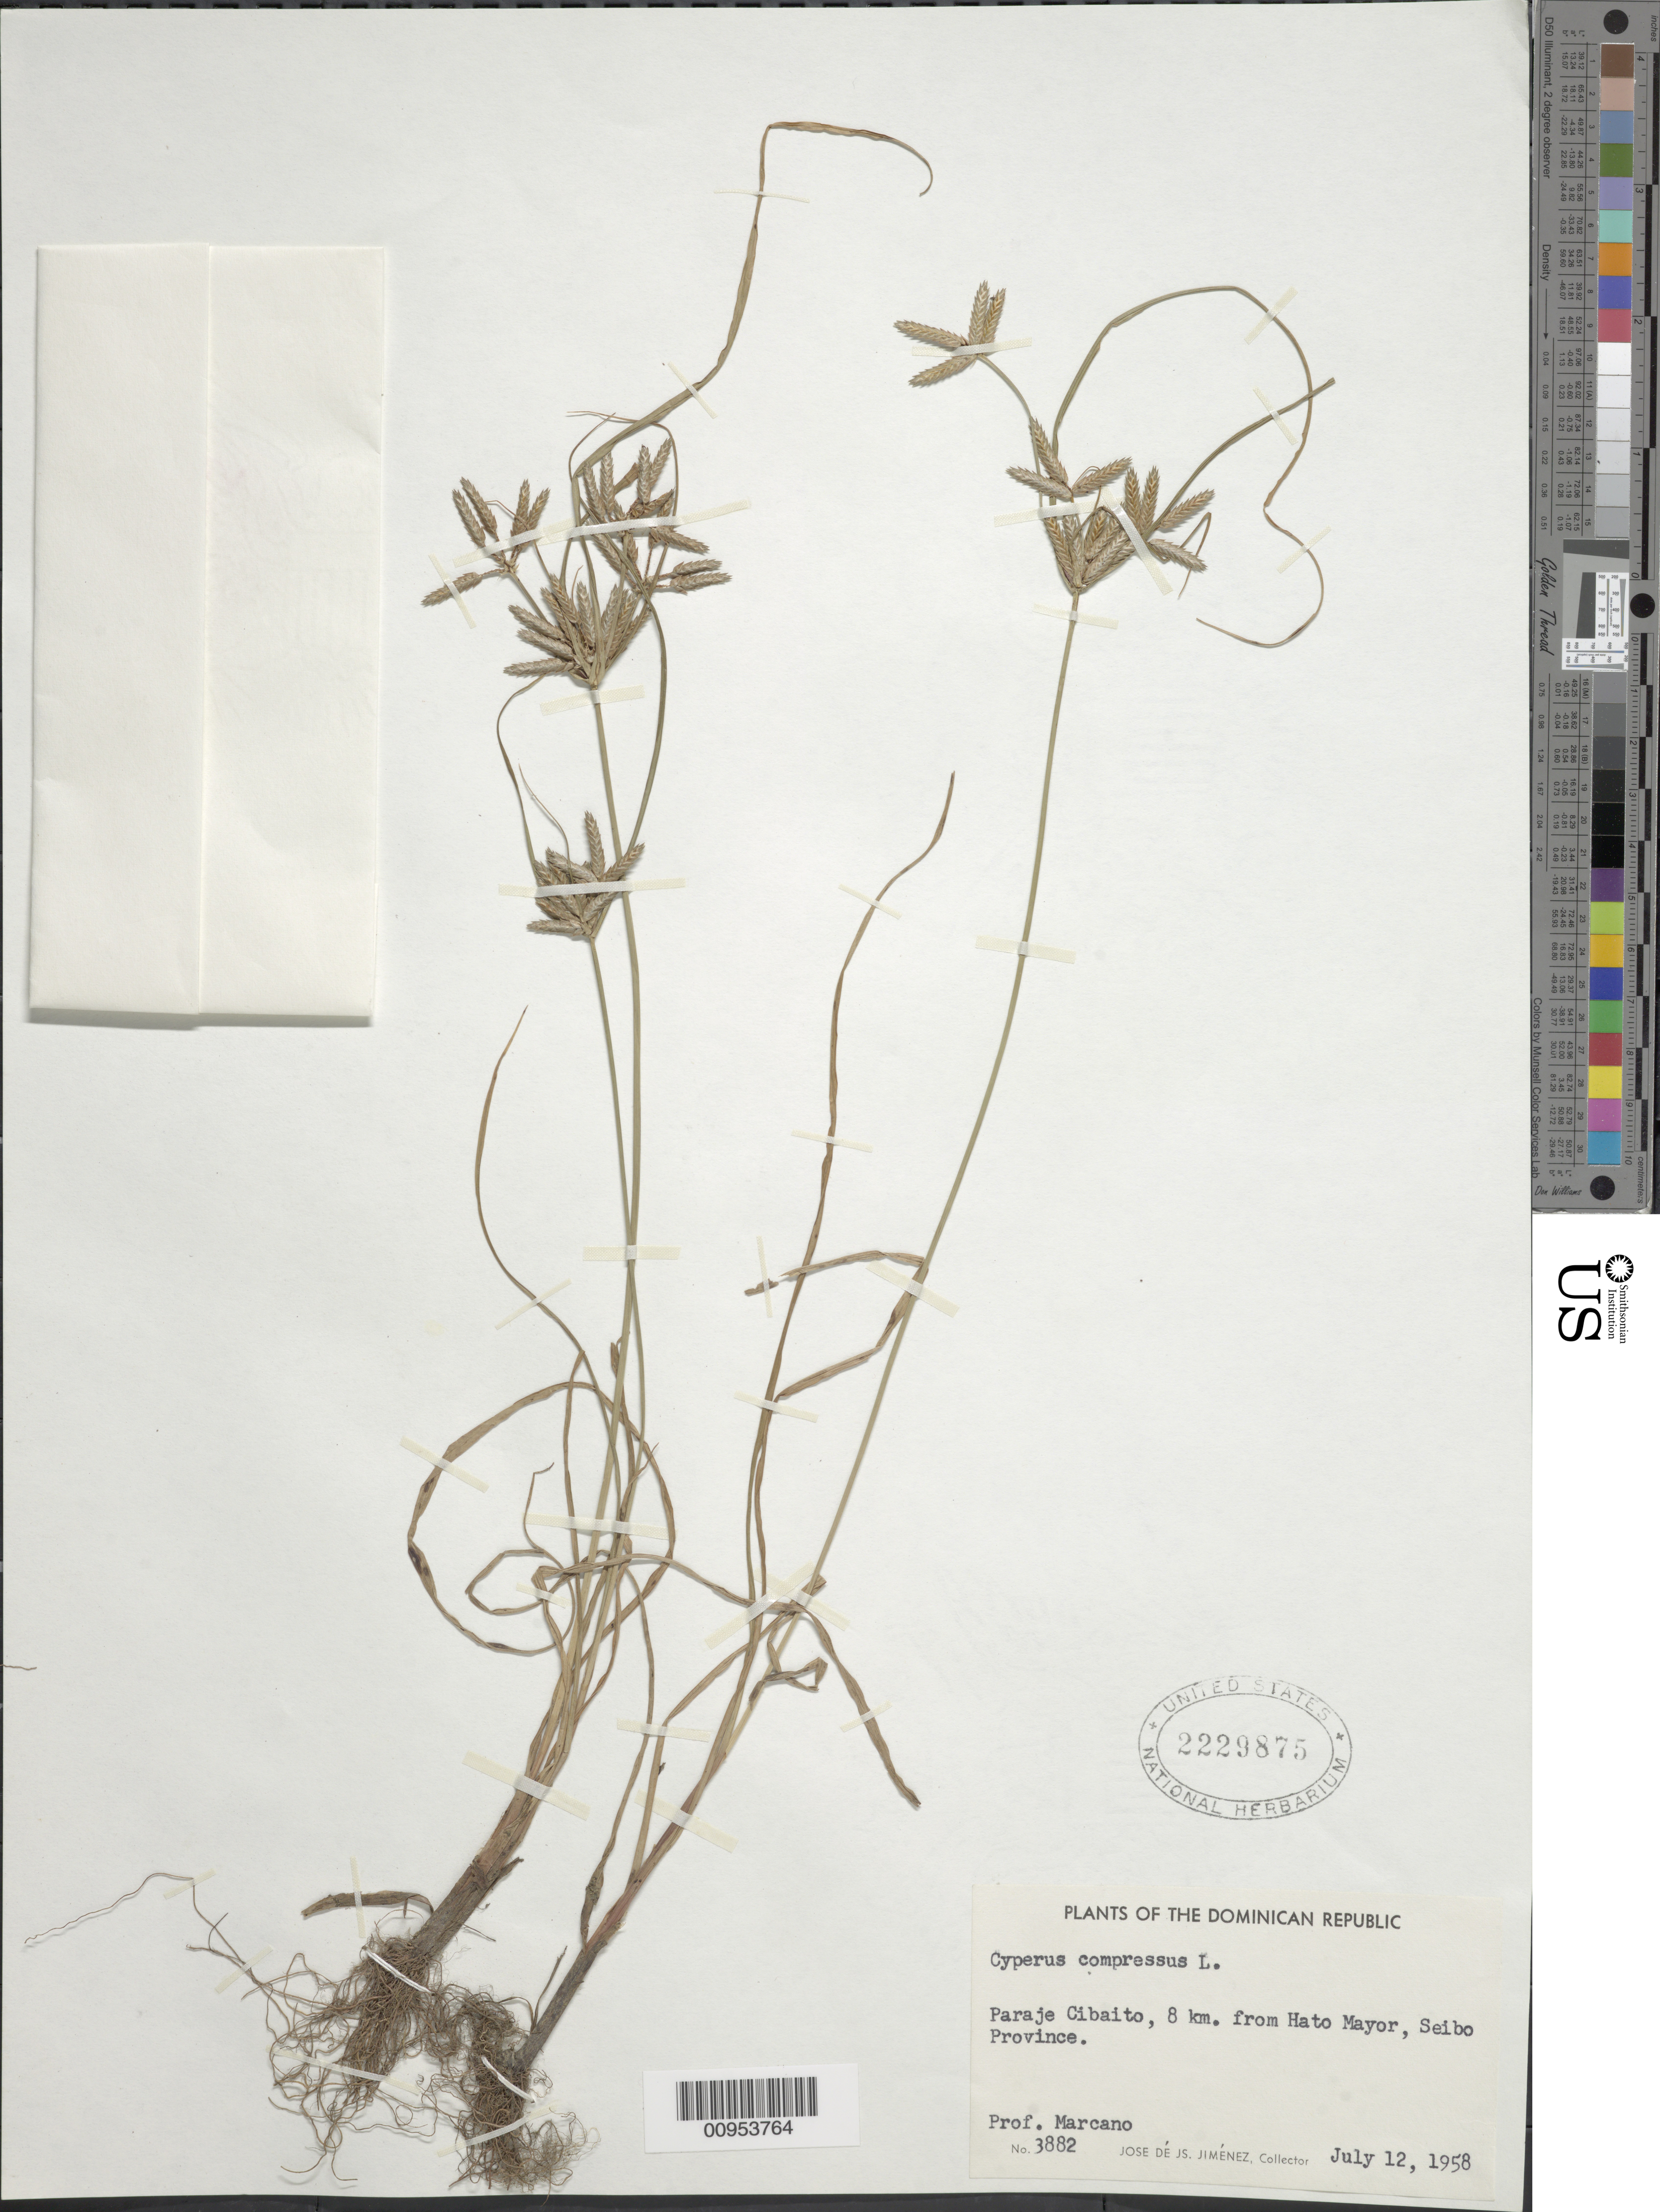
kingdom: Plantae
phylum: Tracheophyta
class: Liliopsida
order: Poales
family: Cyperaceae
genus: Cyperus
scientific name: Cyperus compressus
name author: L.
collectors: J. J. Jiménez & P. Marcano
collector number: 3882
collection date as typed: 12 Jul 1958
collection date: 1958-07-12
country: Dominican Republic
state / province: El Seibo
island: Hispaniola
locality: Paraje Cibaito, 8 km from Hato Mayor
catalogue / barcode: US 2229875